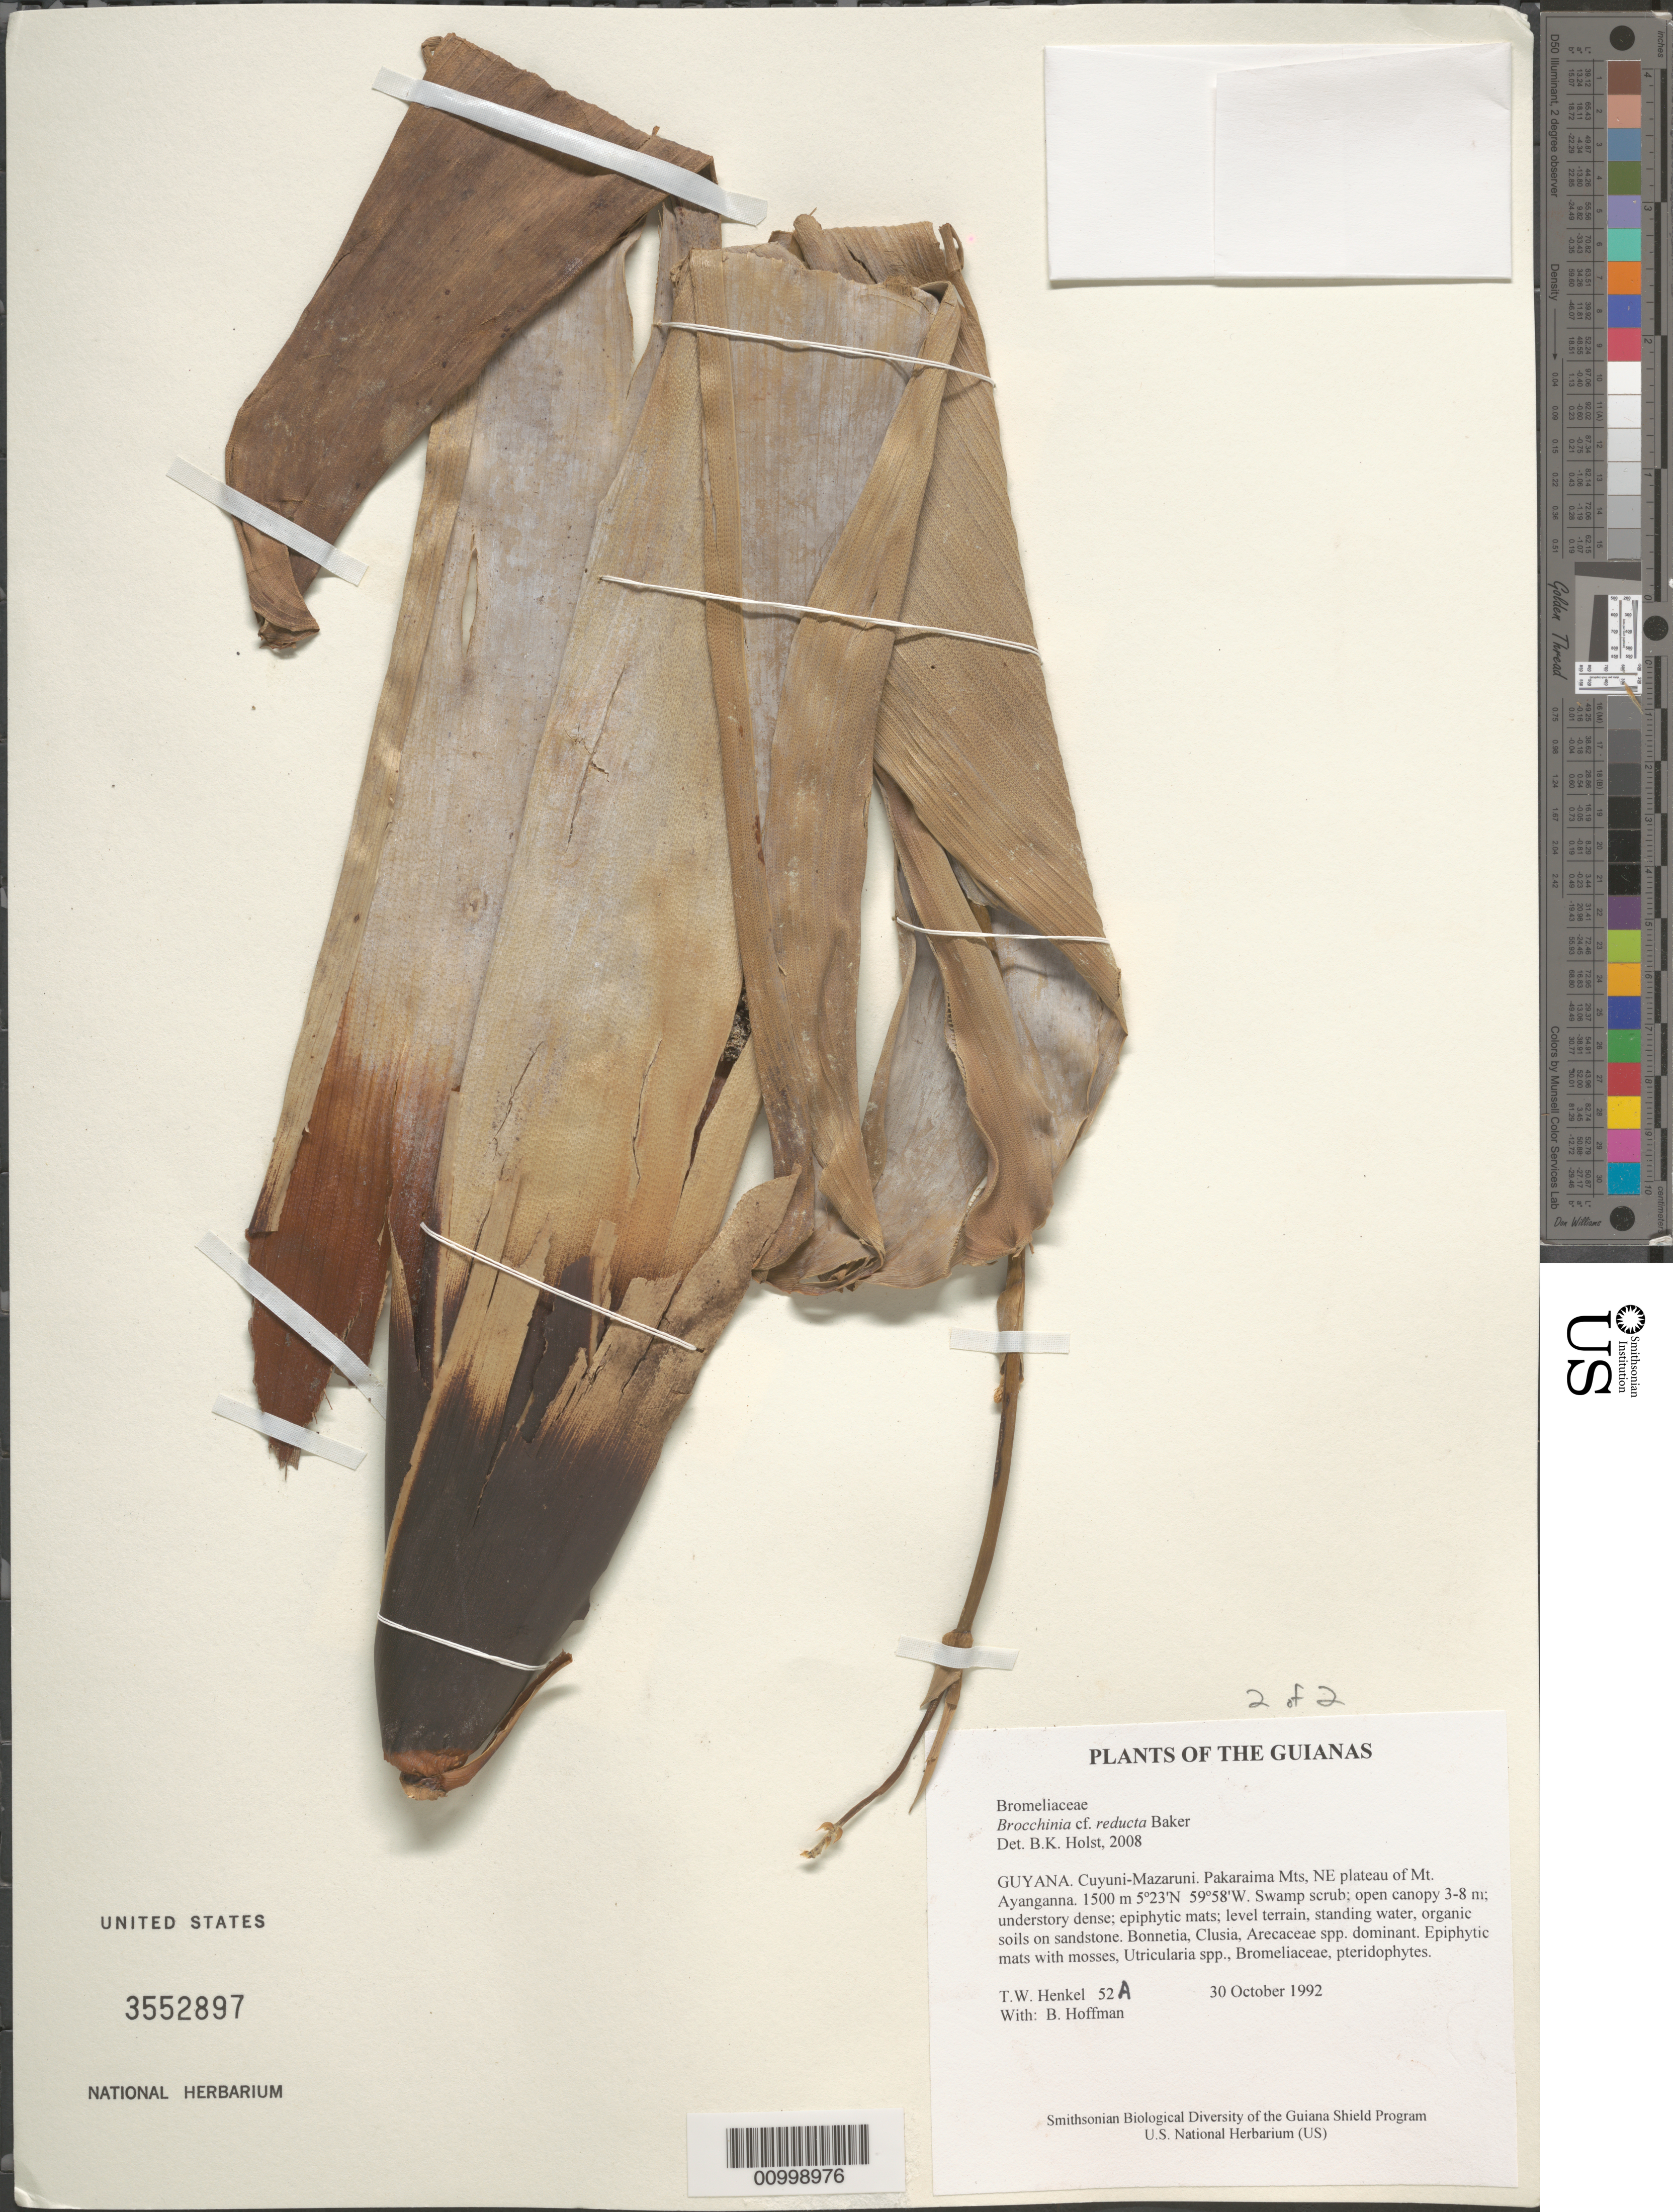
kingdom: Plantae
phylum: Tracheophyta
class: Liliopsida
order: Poales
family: Bromeliaceae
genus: Brocchinia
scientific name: Brocchinia reducta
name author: Baker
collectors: T. Henkel & B. Hoffman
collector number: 52 a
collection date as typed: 30 October 1992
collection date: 1992-10-30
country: Guyana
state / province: Cuyuni-Mazaruni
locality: Pakaraima Mts, NE plateau of Mt. Ayanganna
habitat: Swamp scrub; open canopy 3-8 m; understory dense; epiphytic mats; level terrain, standing water, organic soils on sandstone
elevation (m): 1500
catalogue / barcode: US 3552897